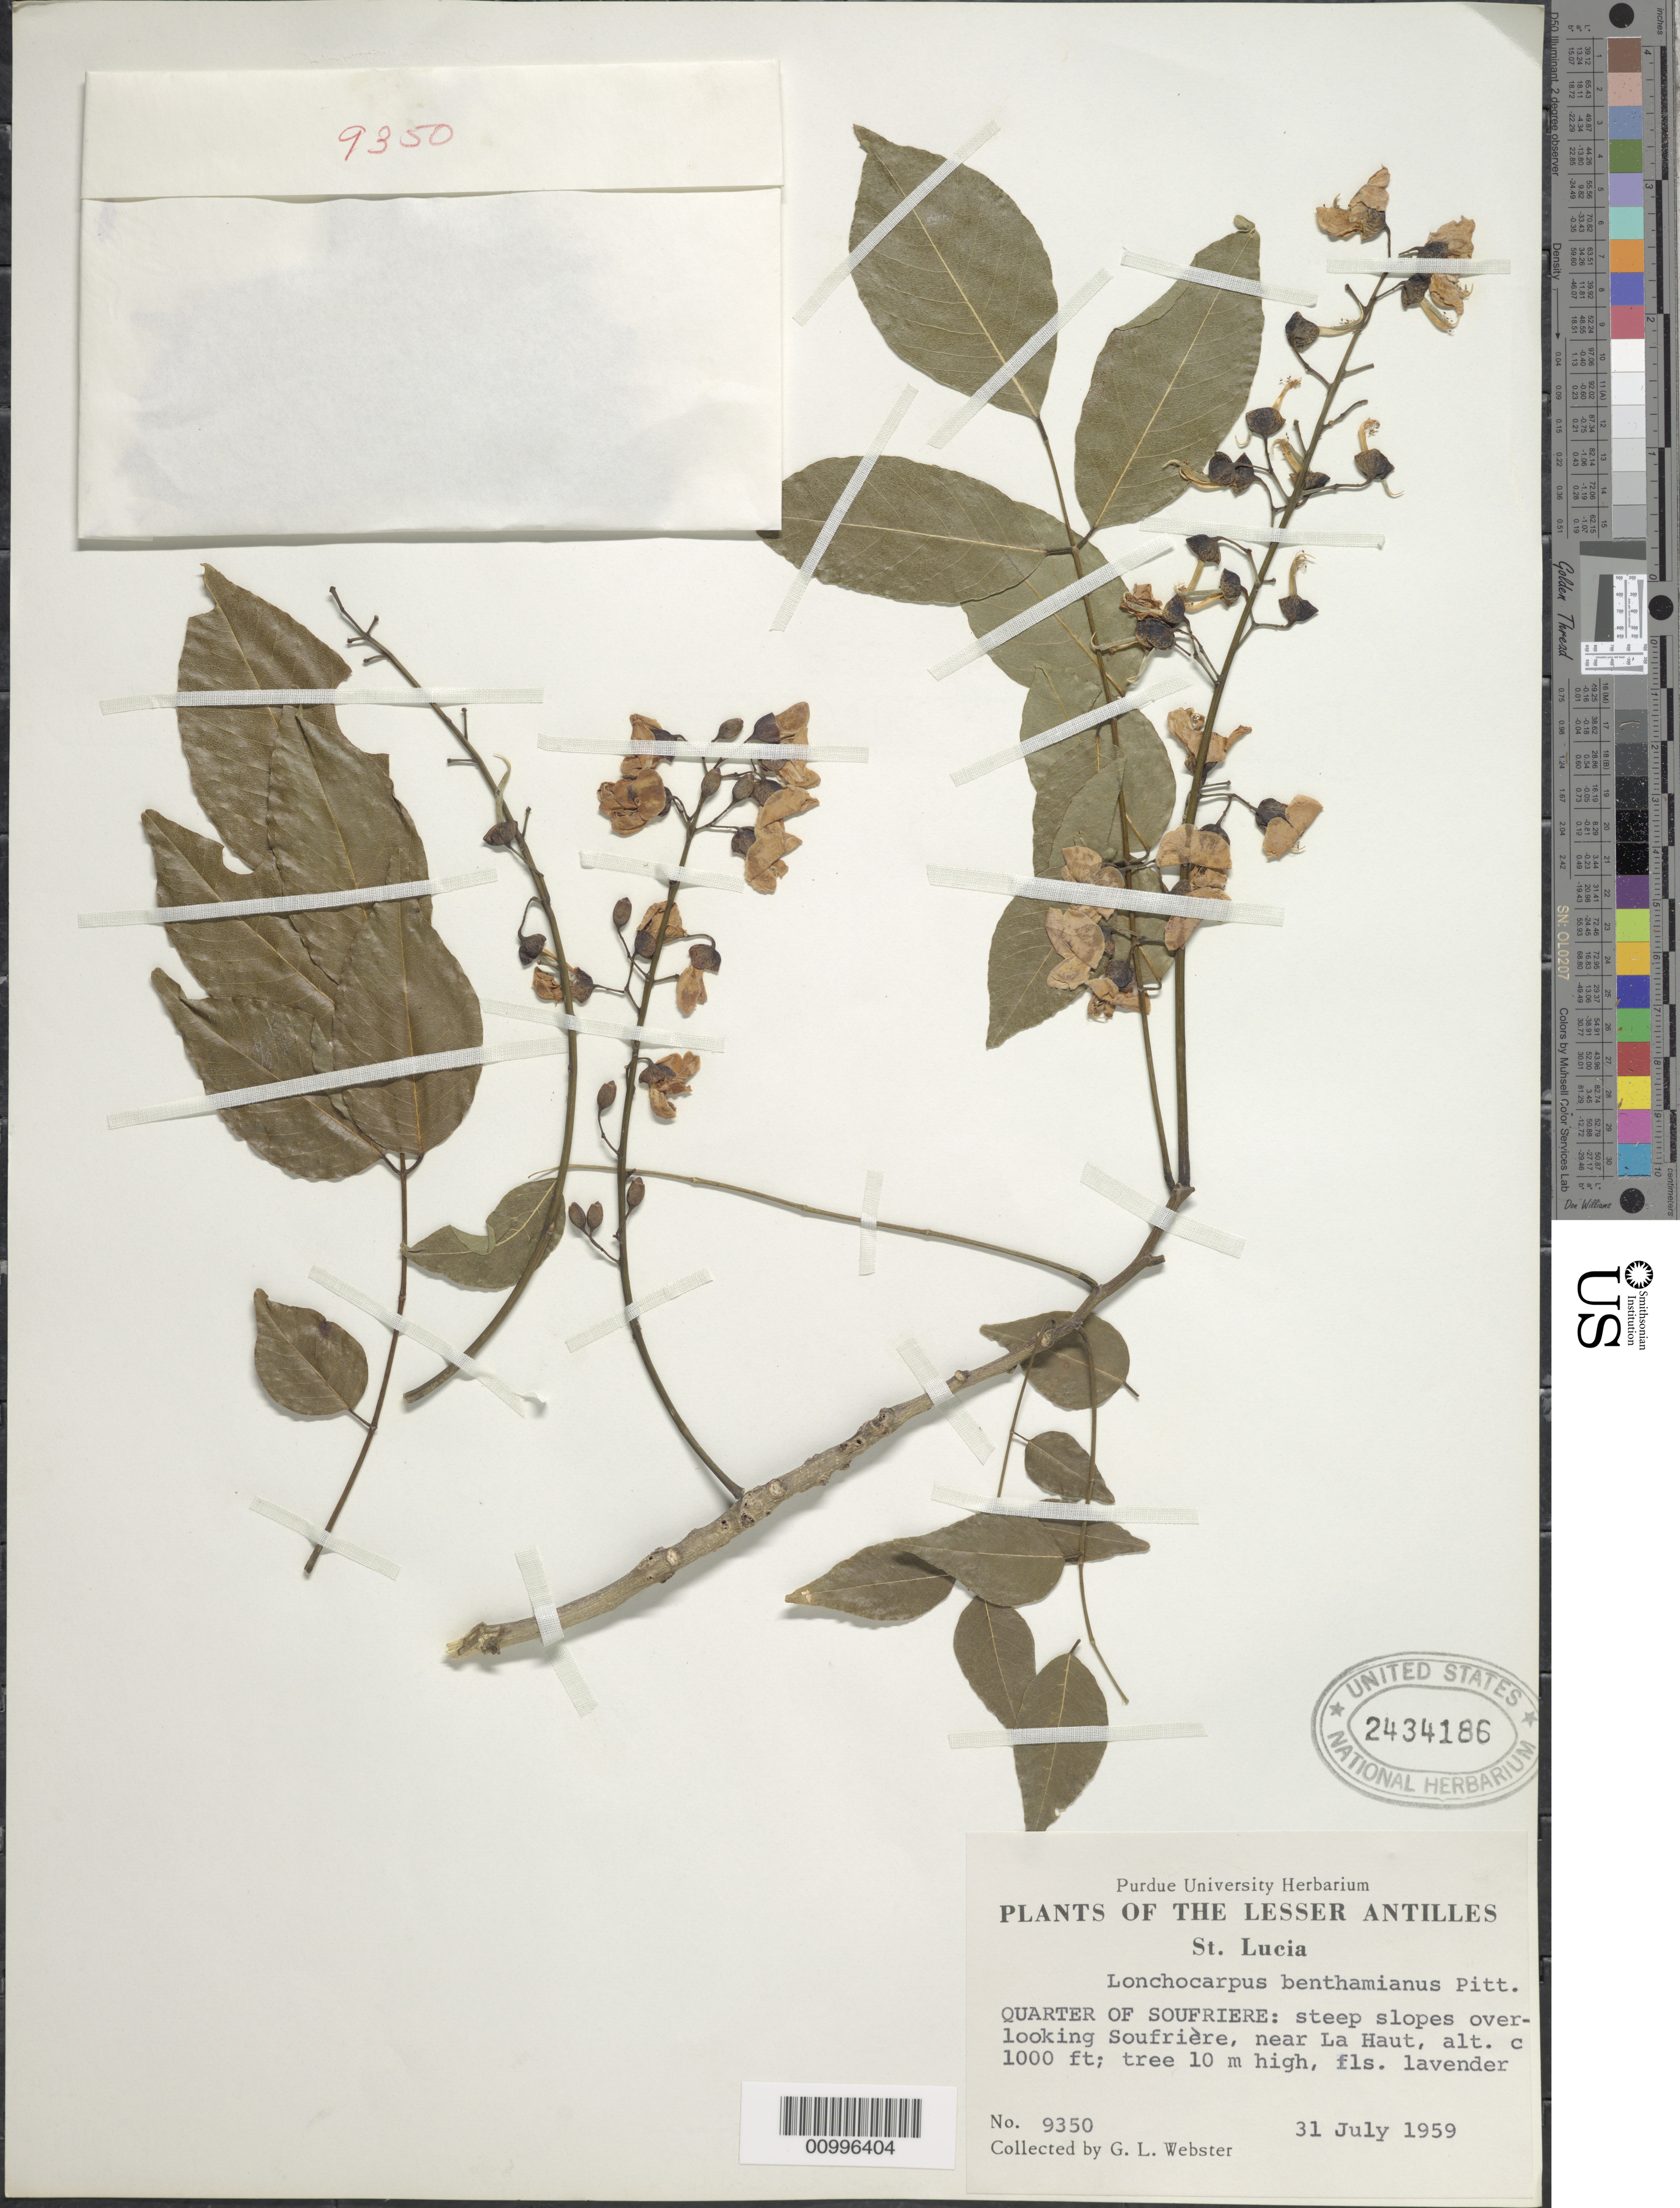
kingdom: Plantae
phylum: Tracheophyta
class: Magnoliopsida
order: Fabales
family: Fabaceae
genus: Lonchocarpus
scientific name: Lonchocarpus violaceus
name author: (Jacq.) DC.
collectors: G. L. Webster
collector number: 9350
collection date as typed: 31 Jul 1959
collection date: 1959-07-31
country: St. Lucia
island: St. Lucia I.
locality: Quarter of Soufriere; steep slopes over-looking Soufriere, near La Haut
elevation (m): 305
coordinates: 0 N, 0 E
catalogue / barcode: US 2434186